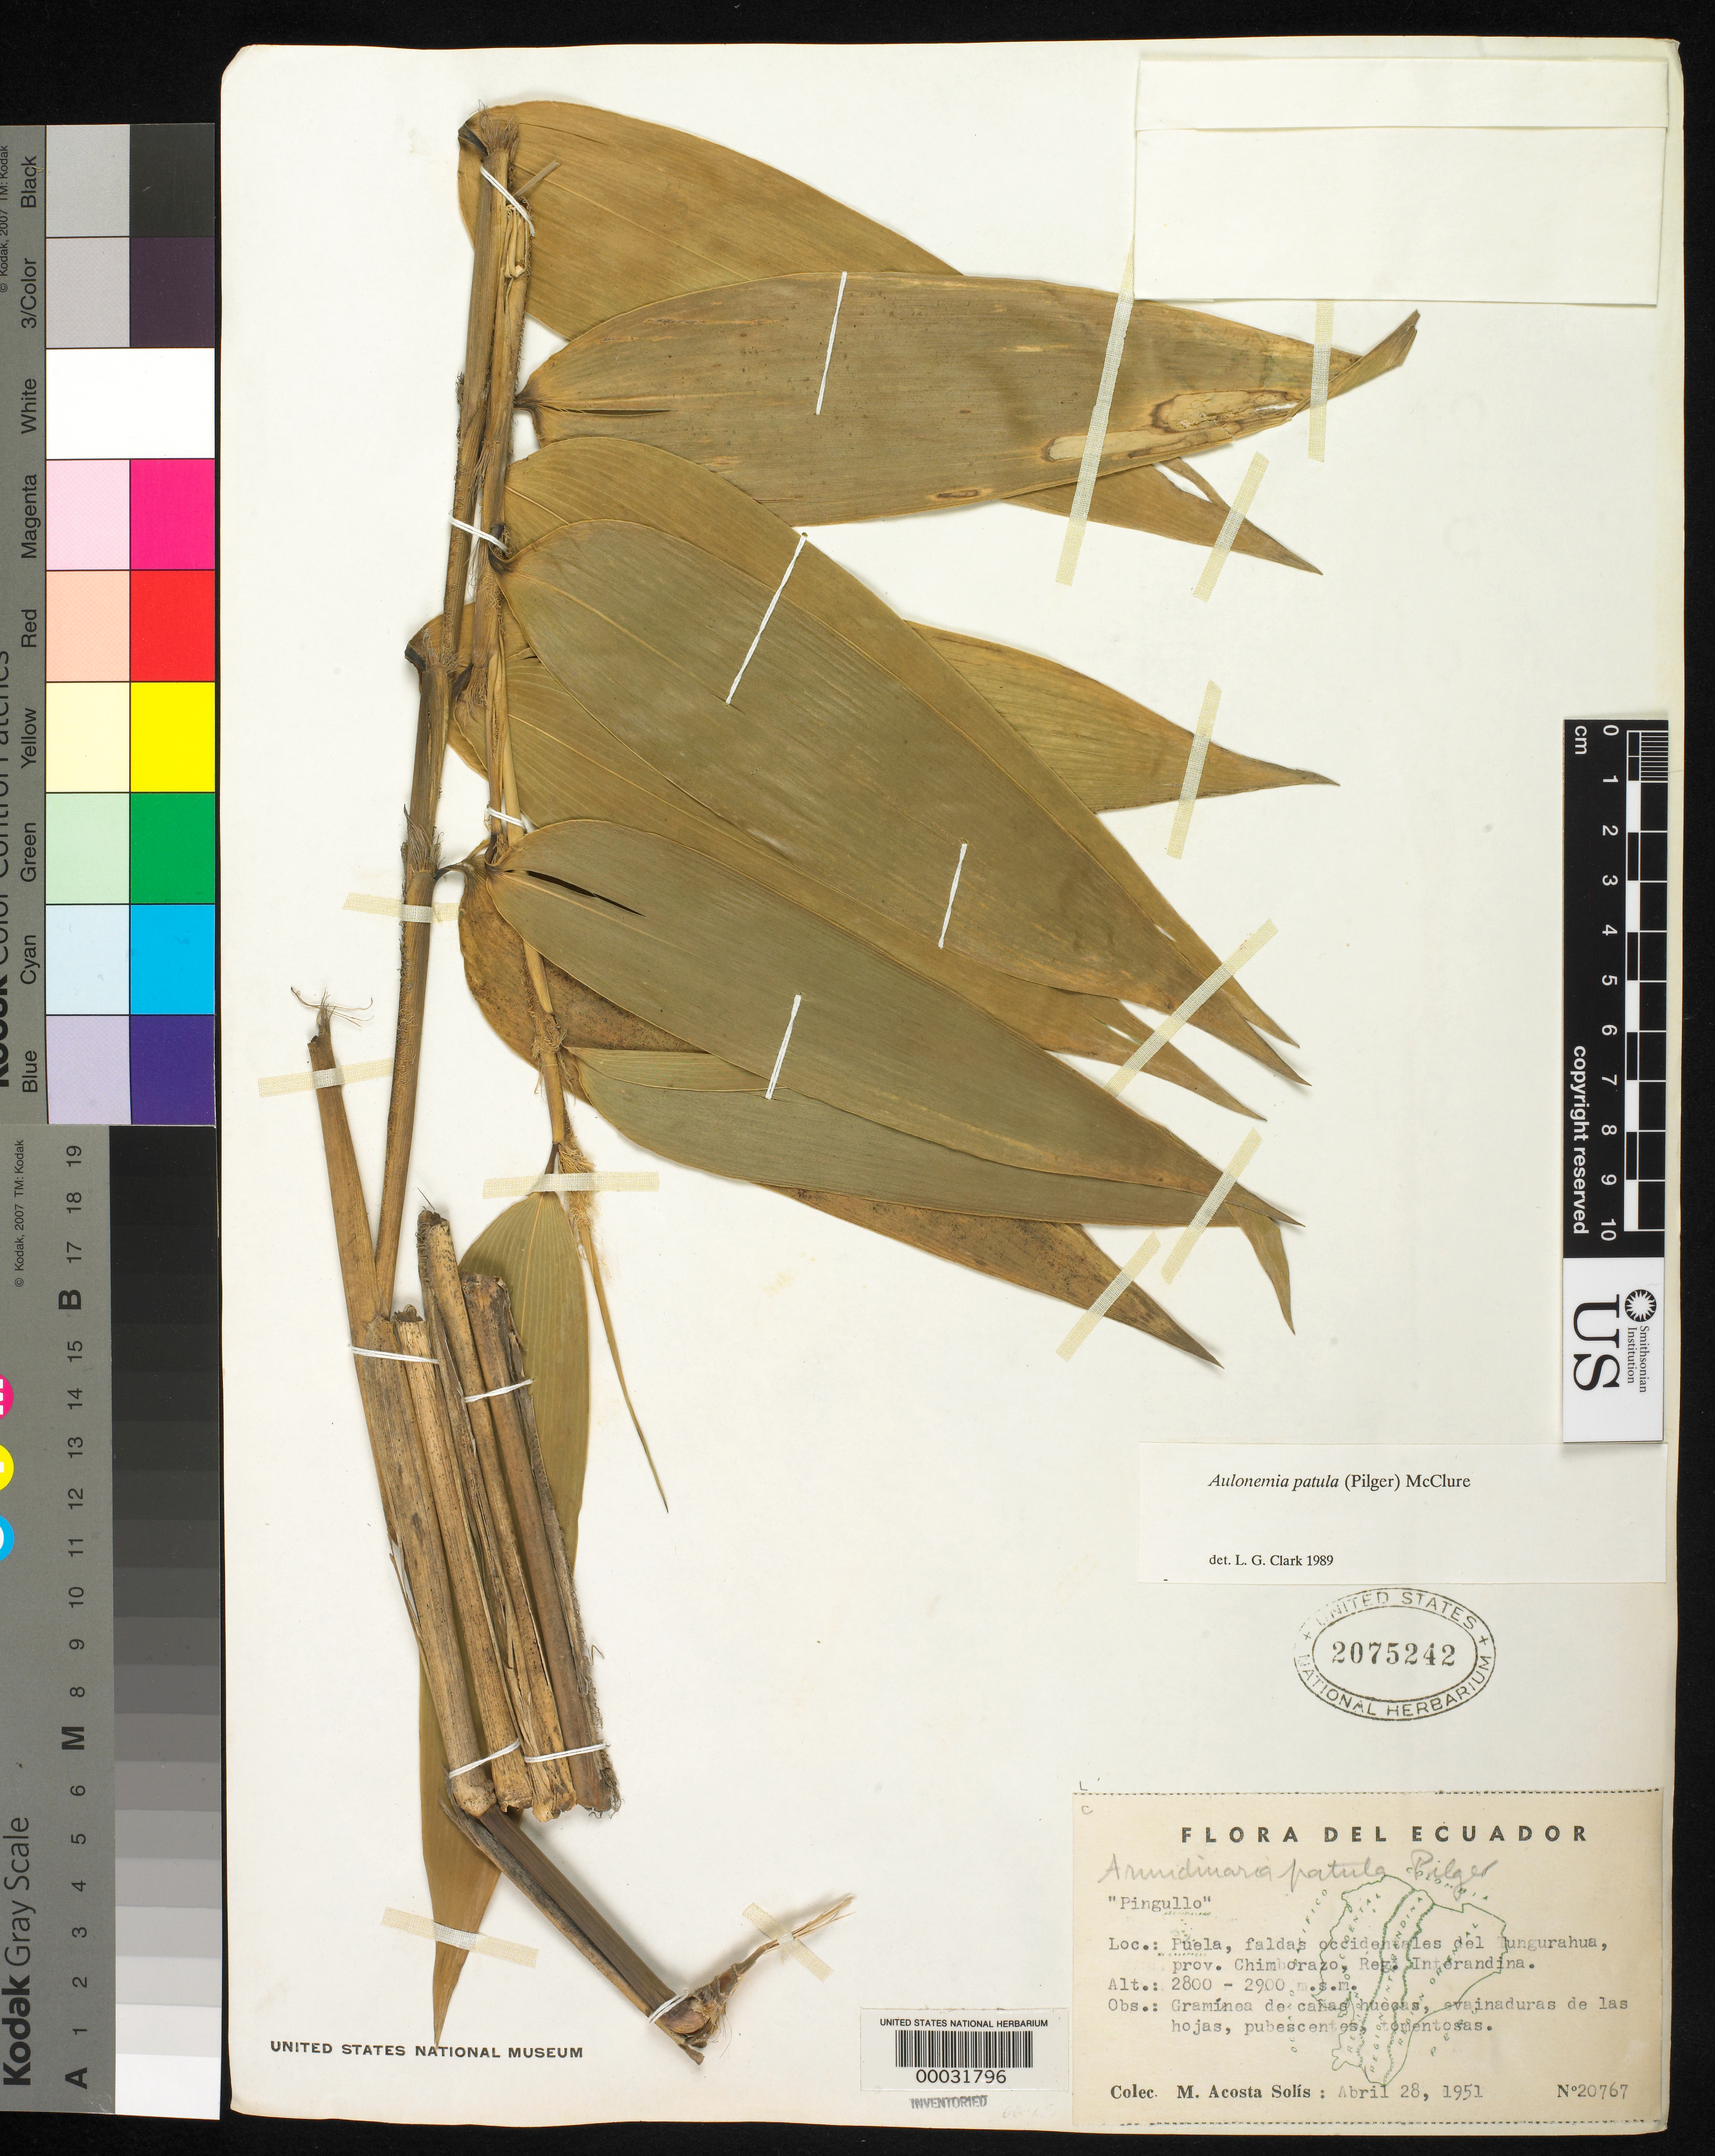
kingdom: Plantae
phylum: Tracheophyta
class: Liliopsida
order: Poales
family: Poaceae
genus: Aulonemia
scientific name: Aulonemia patula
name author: (Pilg.) McClure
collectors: -. Imbabura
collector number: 20767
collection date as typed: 28 Apr 1951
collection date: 1951-04-28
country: Ecuador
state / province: Chimborazo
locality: Puela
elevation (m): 2800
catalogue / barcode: US 2075242